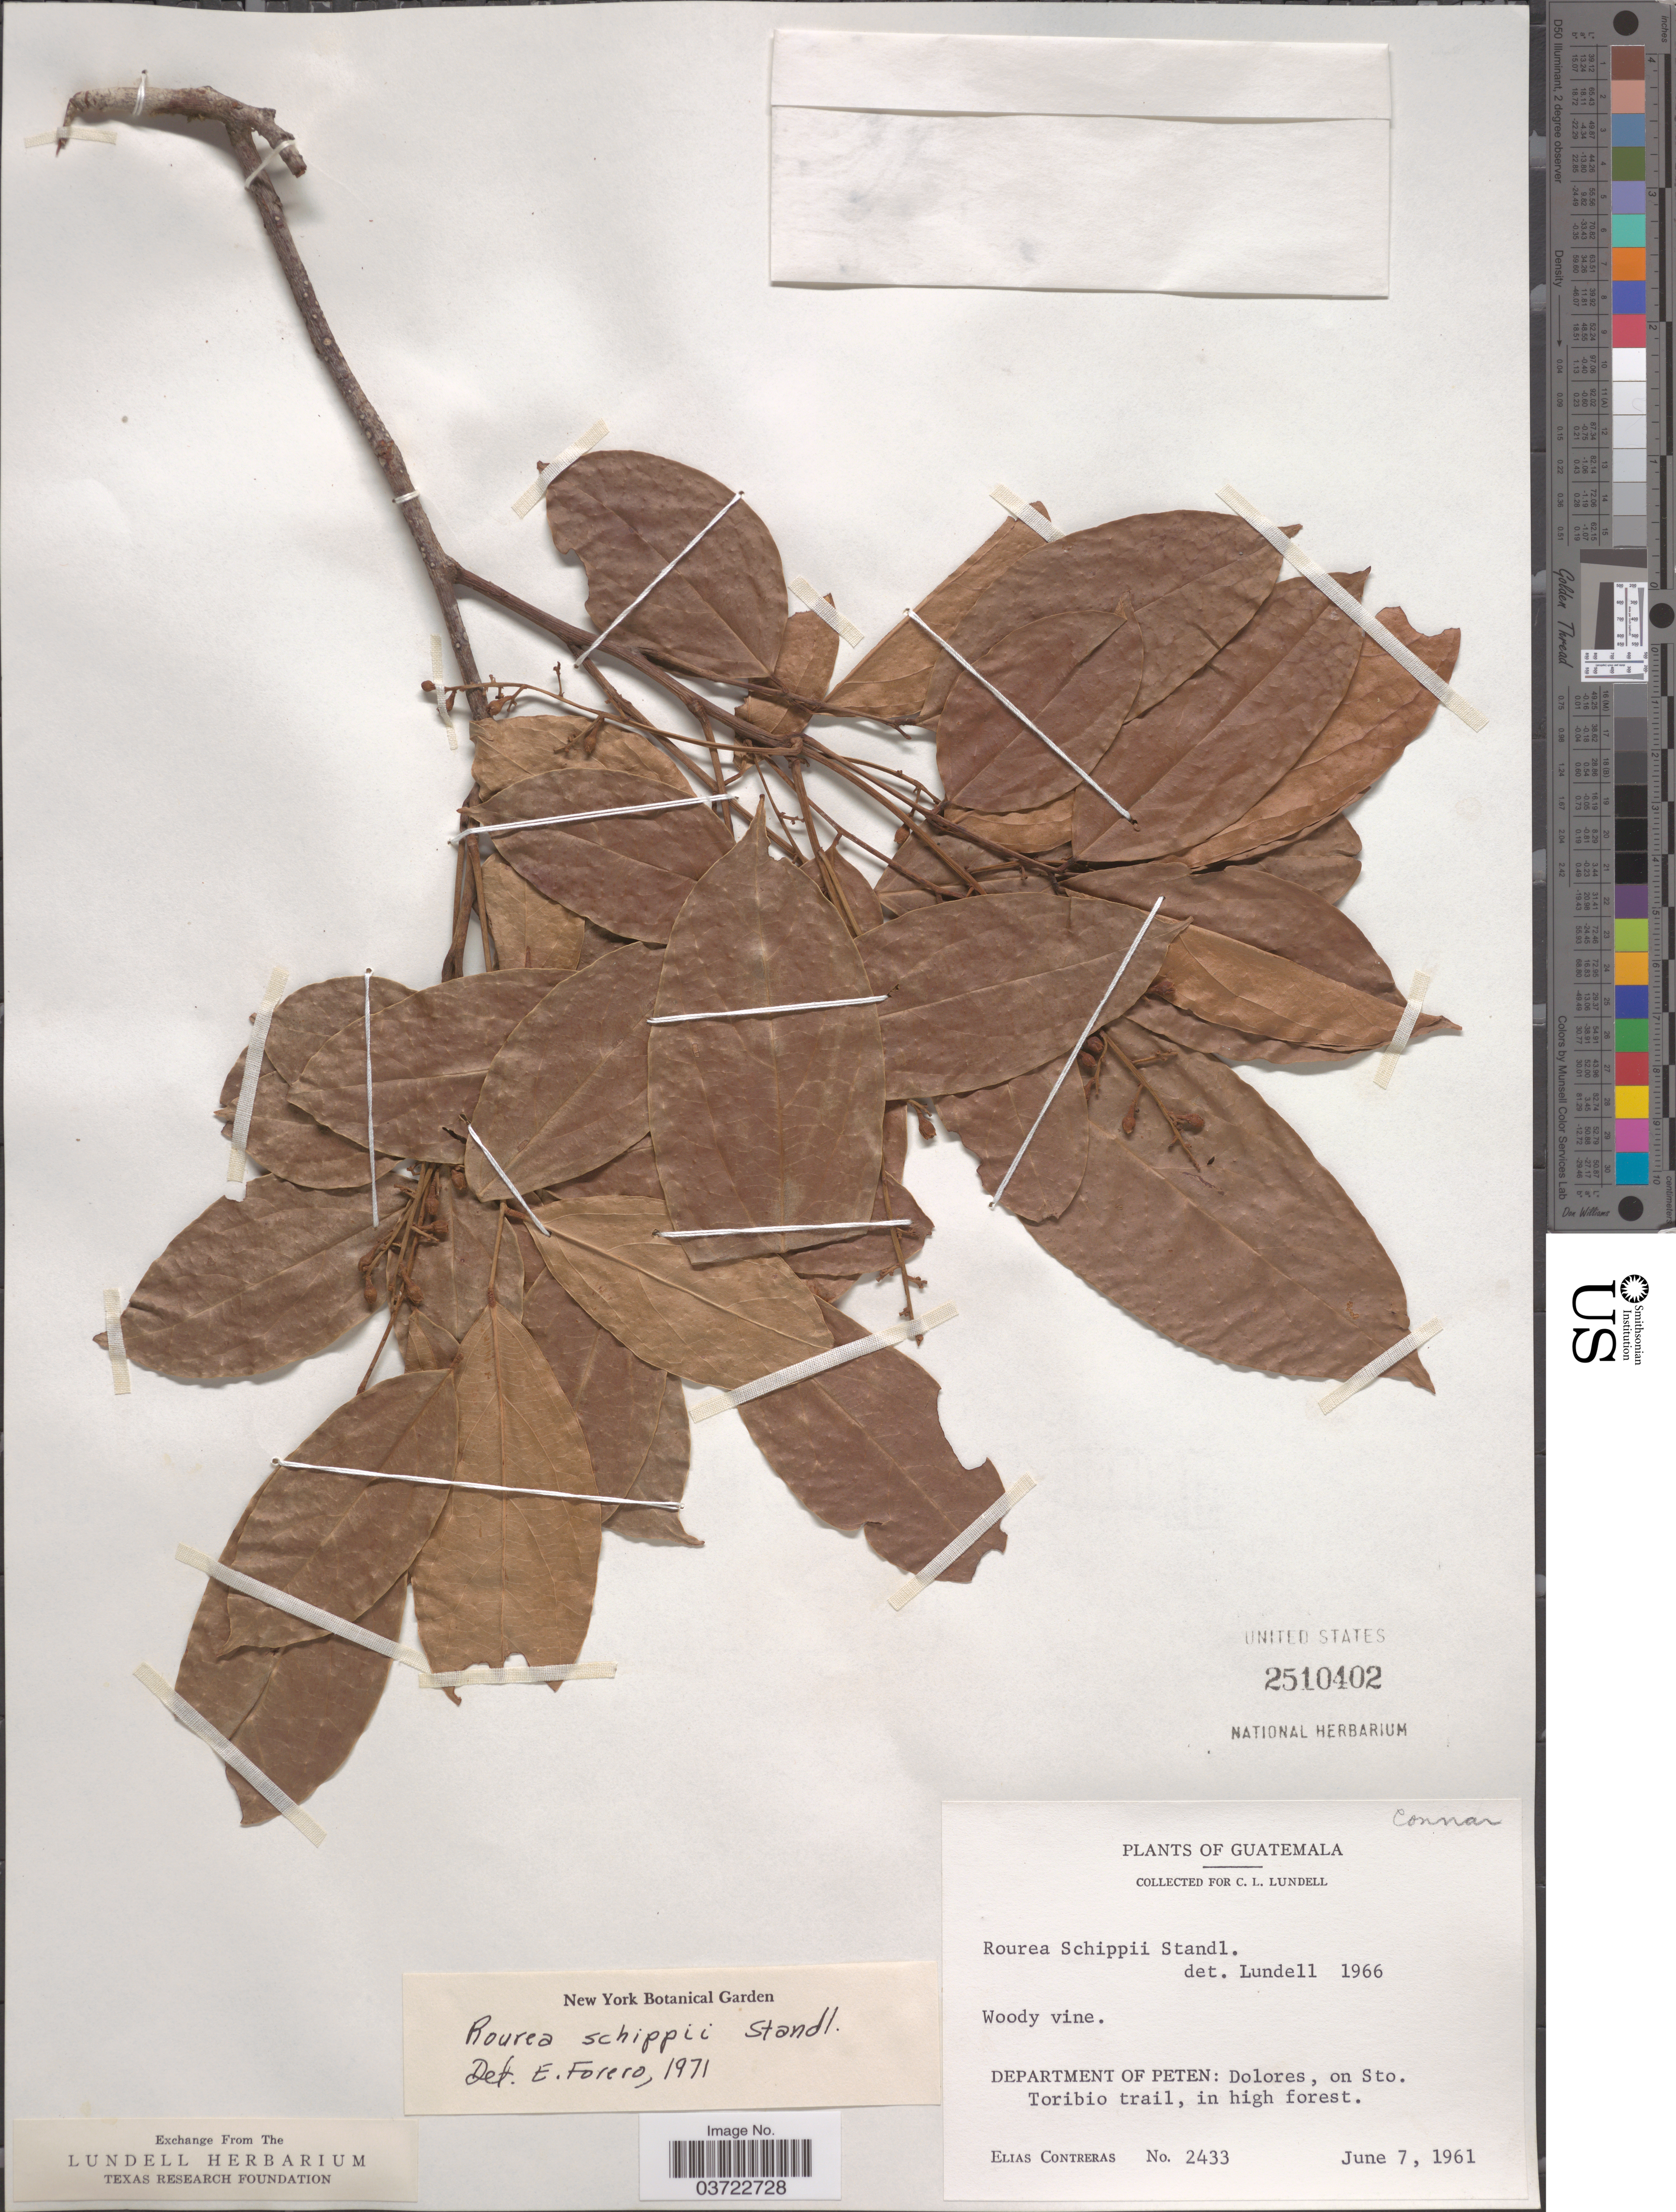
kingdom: Plantae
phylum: Tracheophyta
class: Magnoliopsida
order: Oxalidales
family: Connaraceae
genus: Rourea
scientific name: Rourea schippii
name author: Standl.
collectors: E. Contreras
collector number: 2433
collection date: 1961-06-07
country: Guatemala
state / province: El Peten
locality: Department of Peten: Dolores, on Sto. Toribio trail, in high forest.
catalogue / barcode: US 2510402